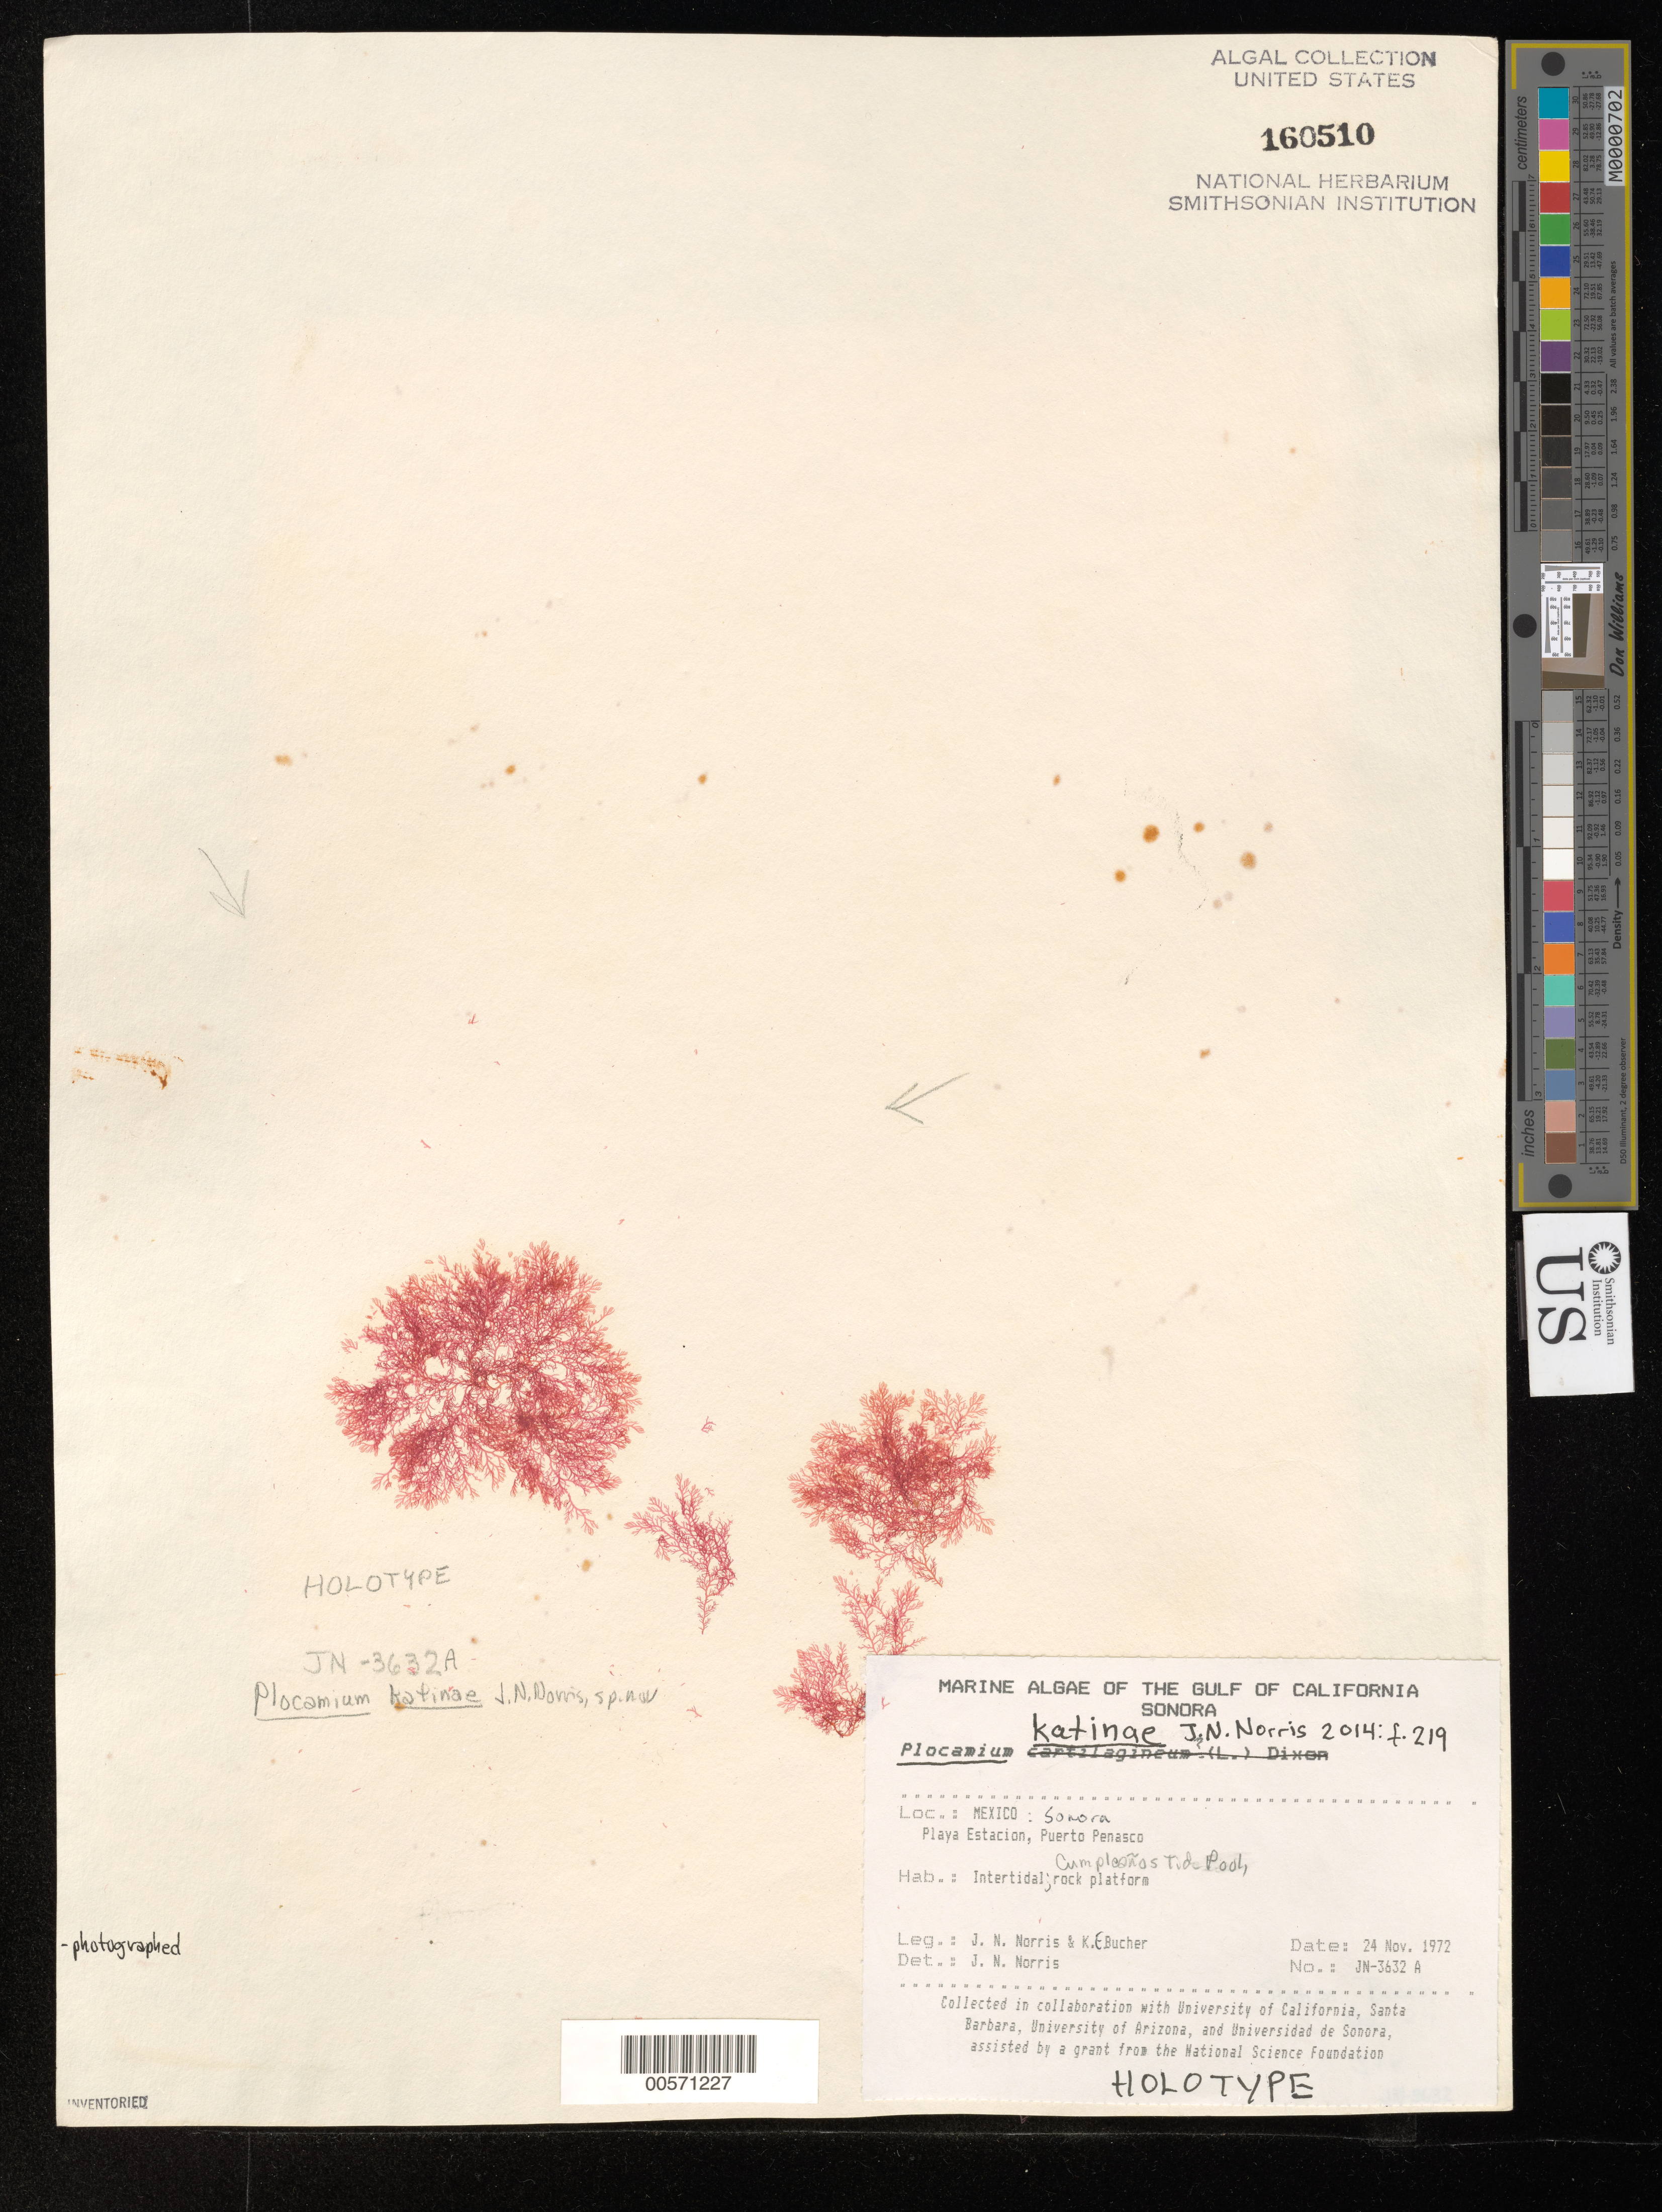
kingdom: Plantae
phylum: Rhodophyta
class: Florideophyceae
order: Plocamiales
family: Plocamiaceae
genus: Plocamium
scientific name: Plocamium katinae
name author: J.N. Norris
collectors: J. N. Norris & K. E. Bucher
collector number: JN-3632a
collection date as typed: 24 Nov 1972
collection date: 1972-11-24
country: Mexico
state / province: Sonora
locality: Playa Estacion, Puerto Penasco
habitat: Intertidal; Cumpleanos tide pool; rock platform.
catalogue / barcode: US 160510